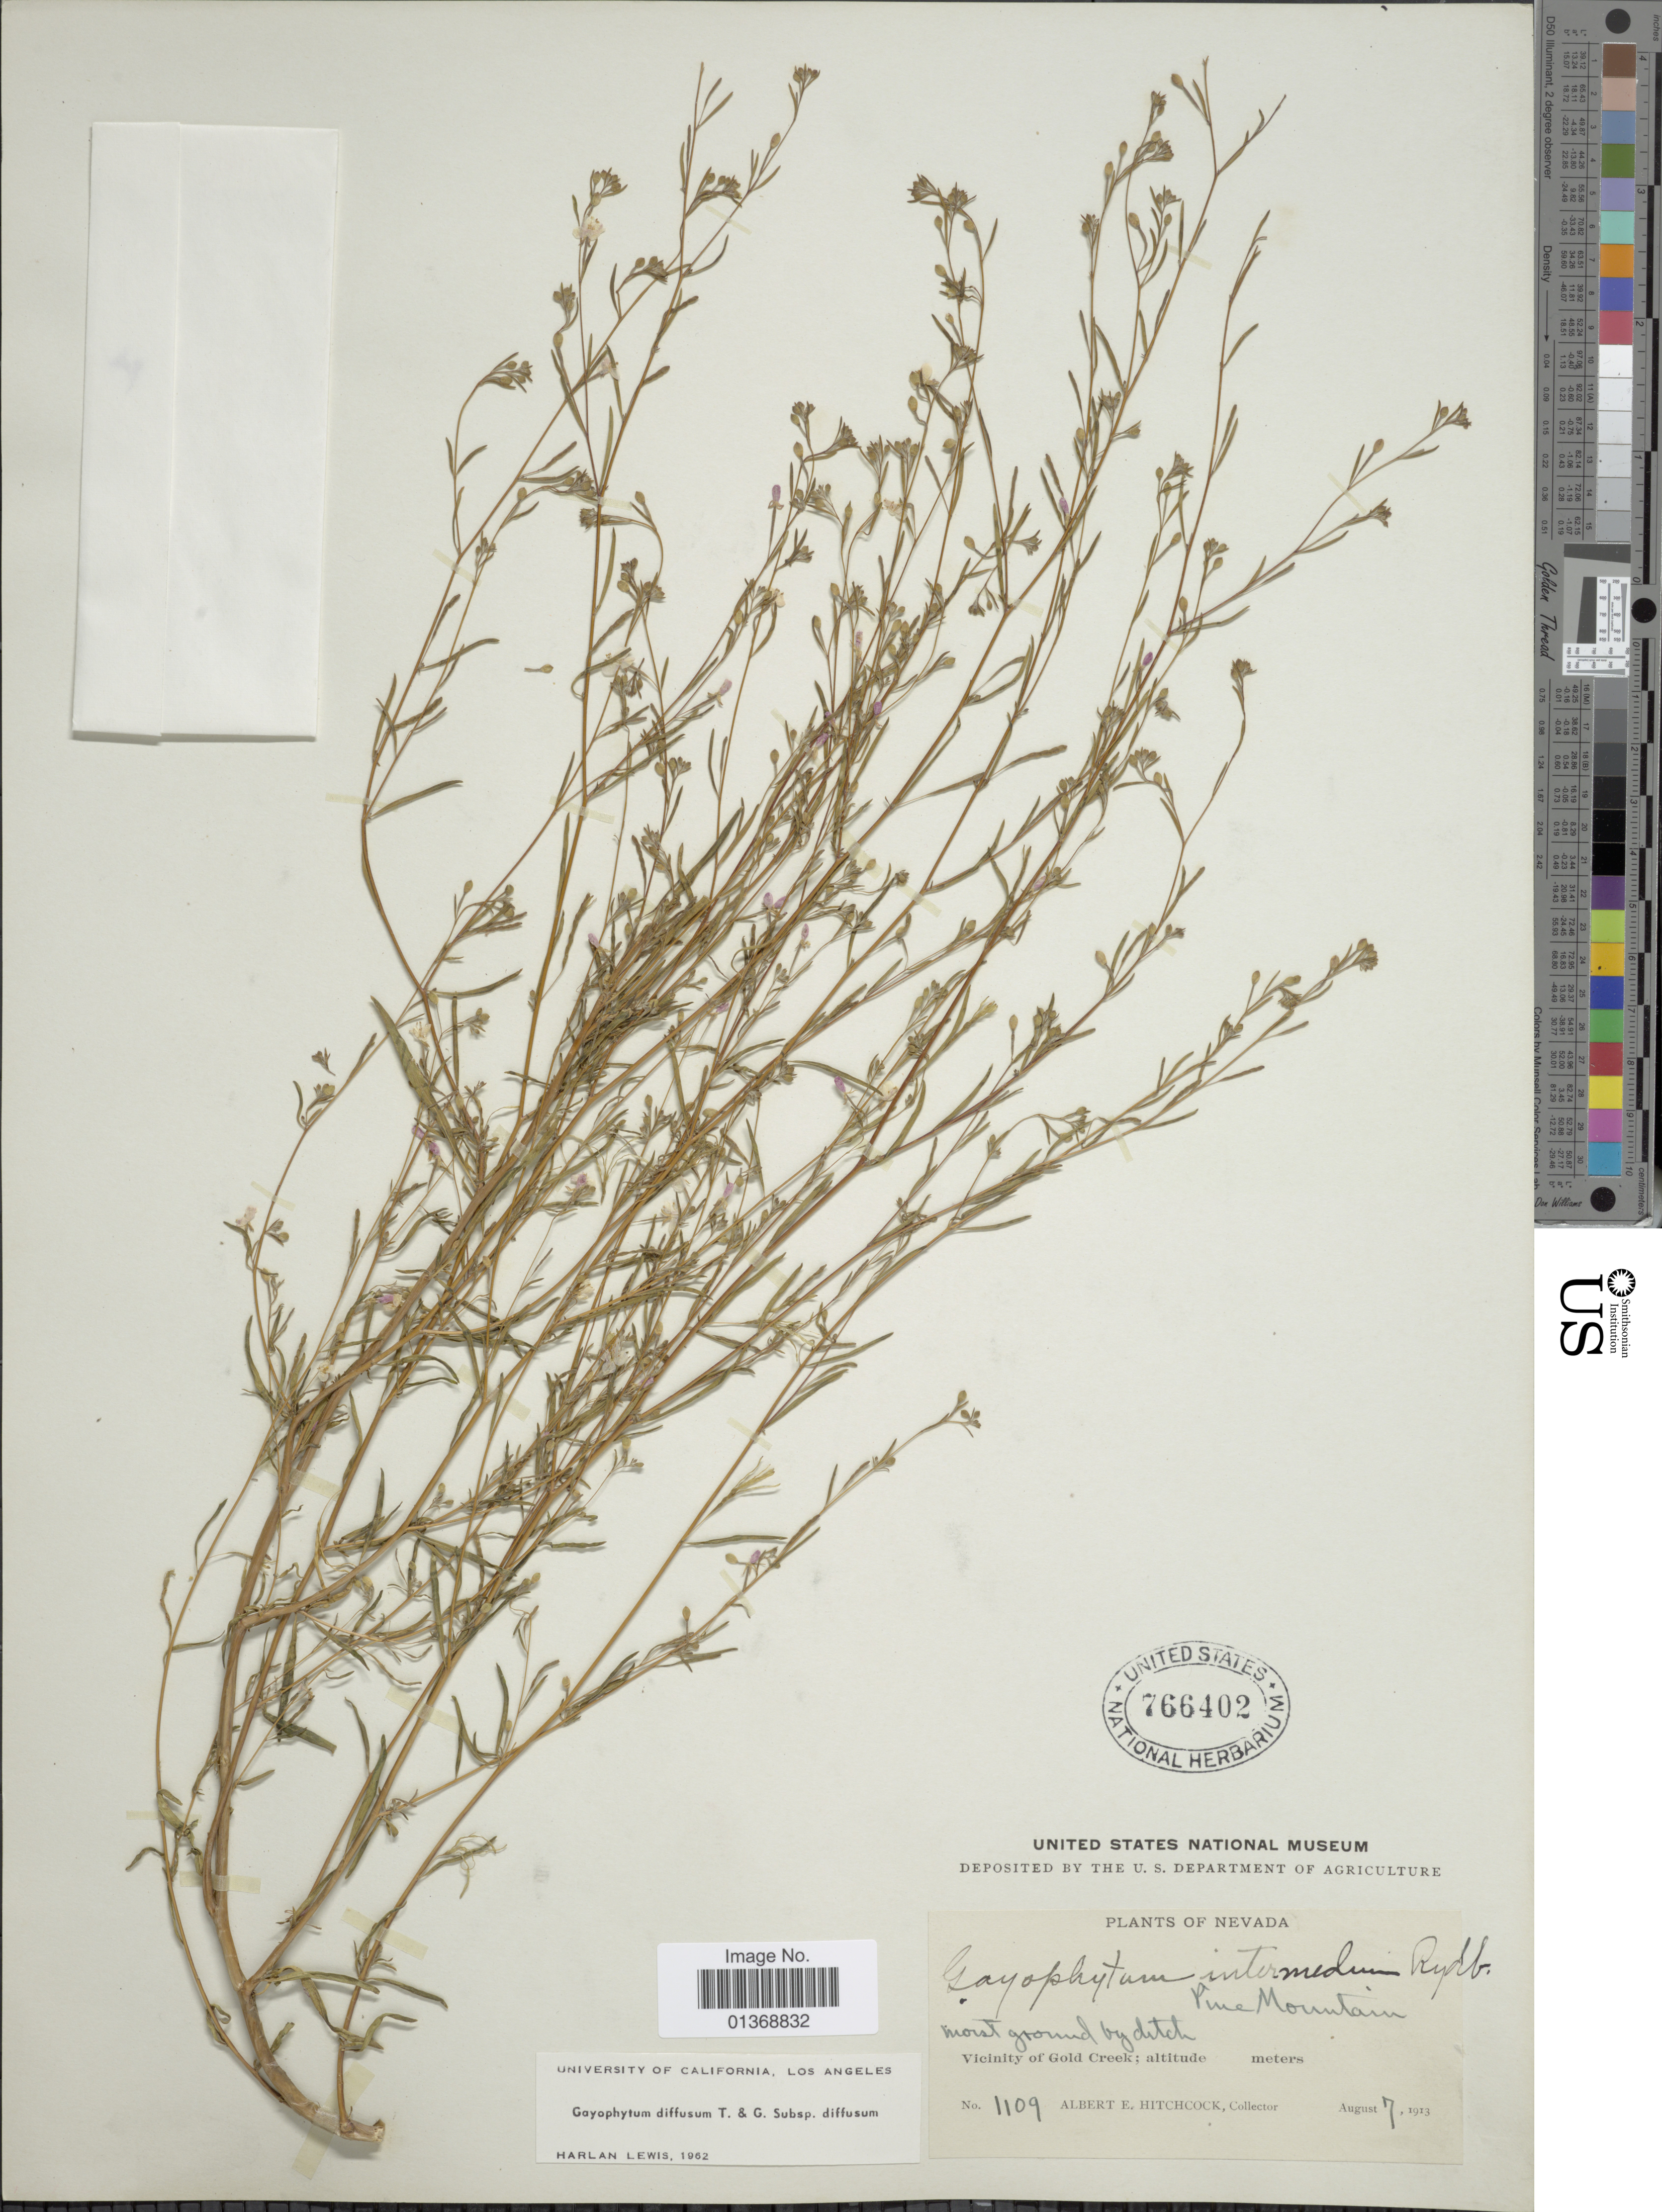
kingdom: Plantae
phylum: Tracheophyta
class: Magnoliopsida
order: Myrtales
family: Onagraceae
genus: Gayophytum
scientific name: Gayophytum diffusum subsp. diffusum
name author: Torr. & A. Gray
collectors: A. Hitchcock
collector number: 1109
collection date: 1913-08-07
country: United States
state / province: Nevada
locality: Moist ground by ditch, Vicinity of Gold Creek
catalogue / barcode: US 766402